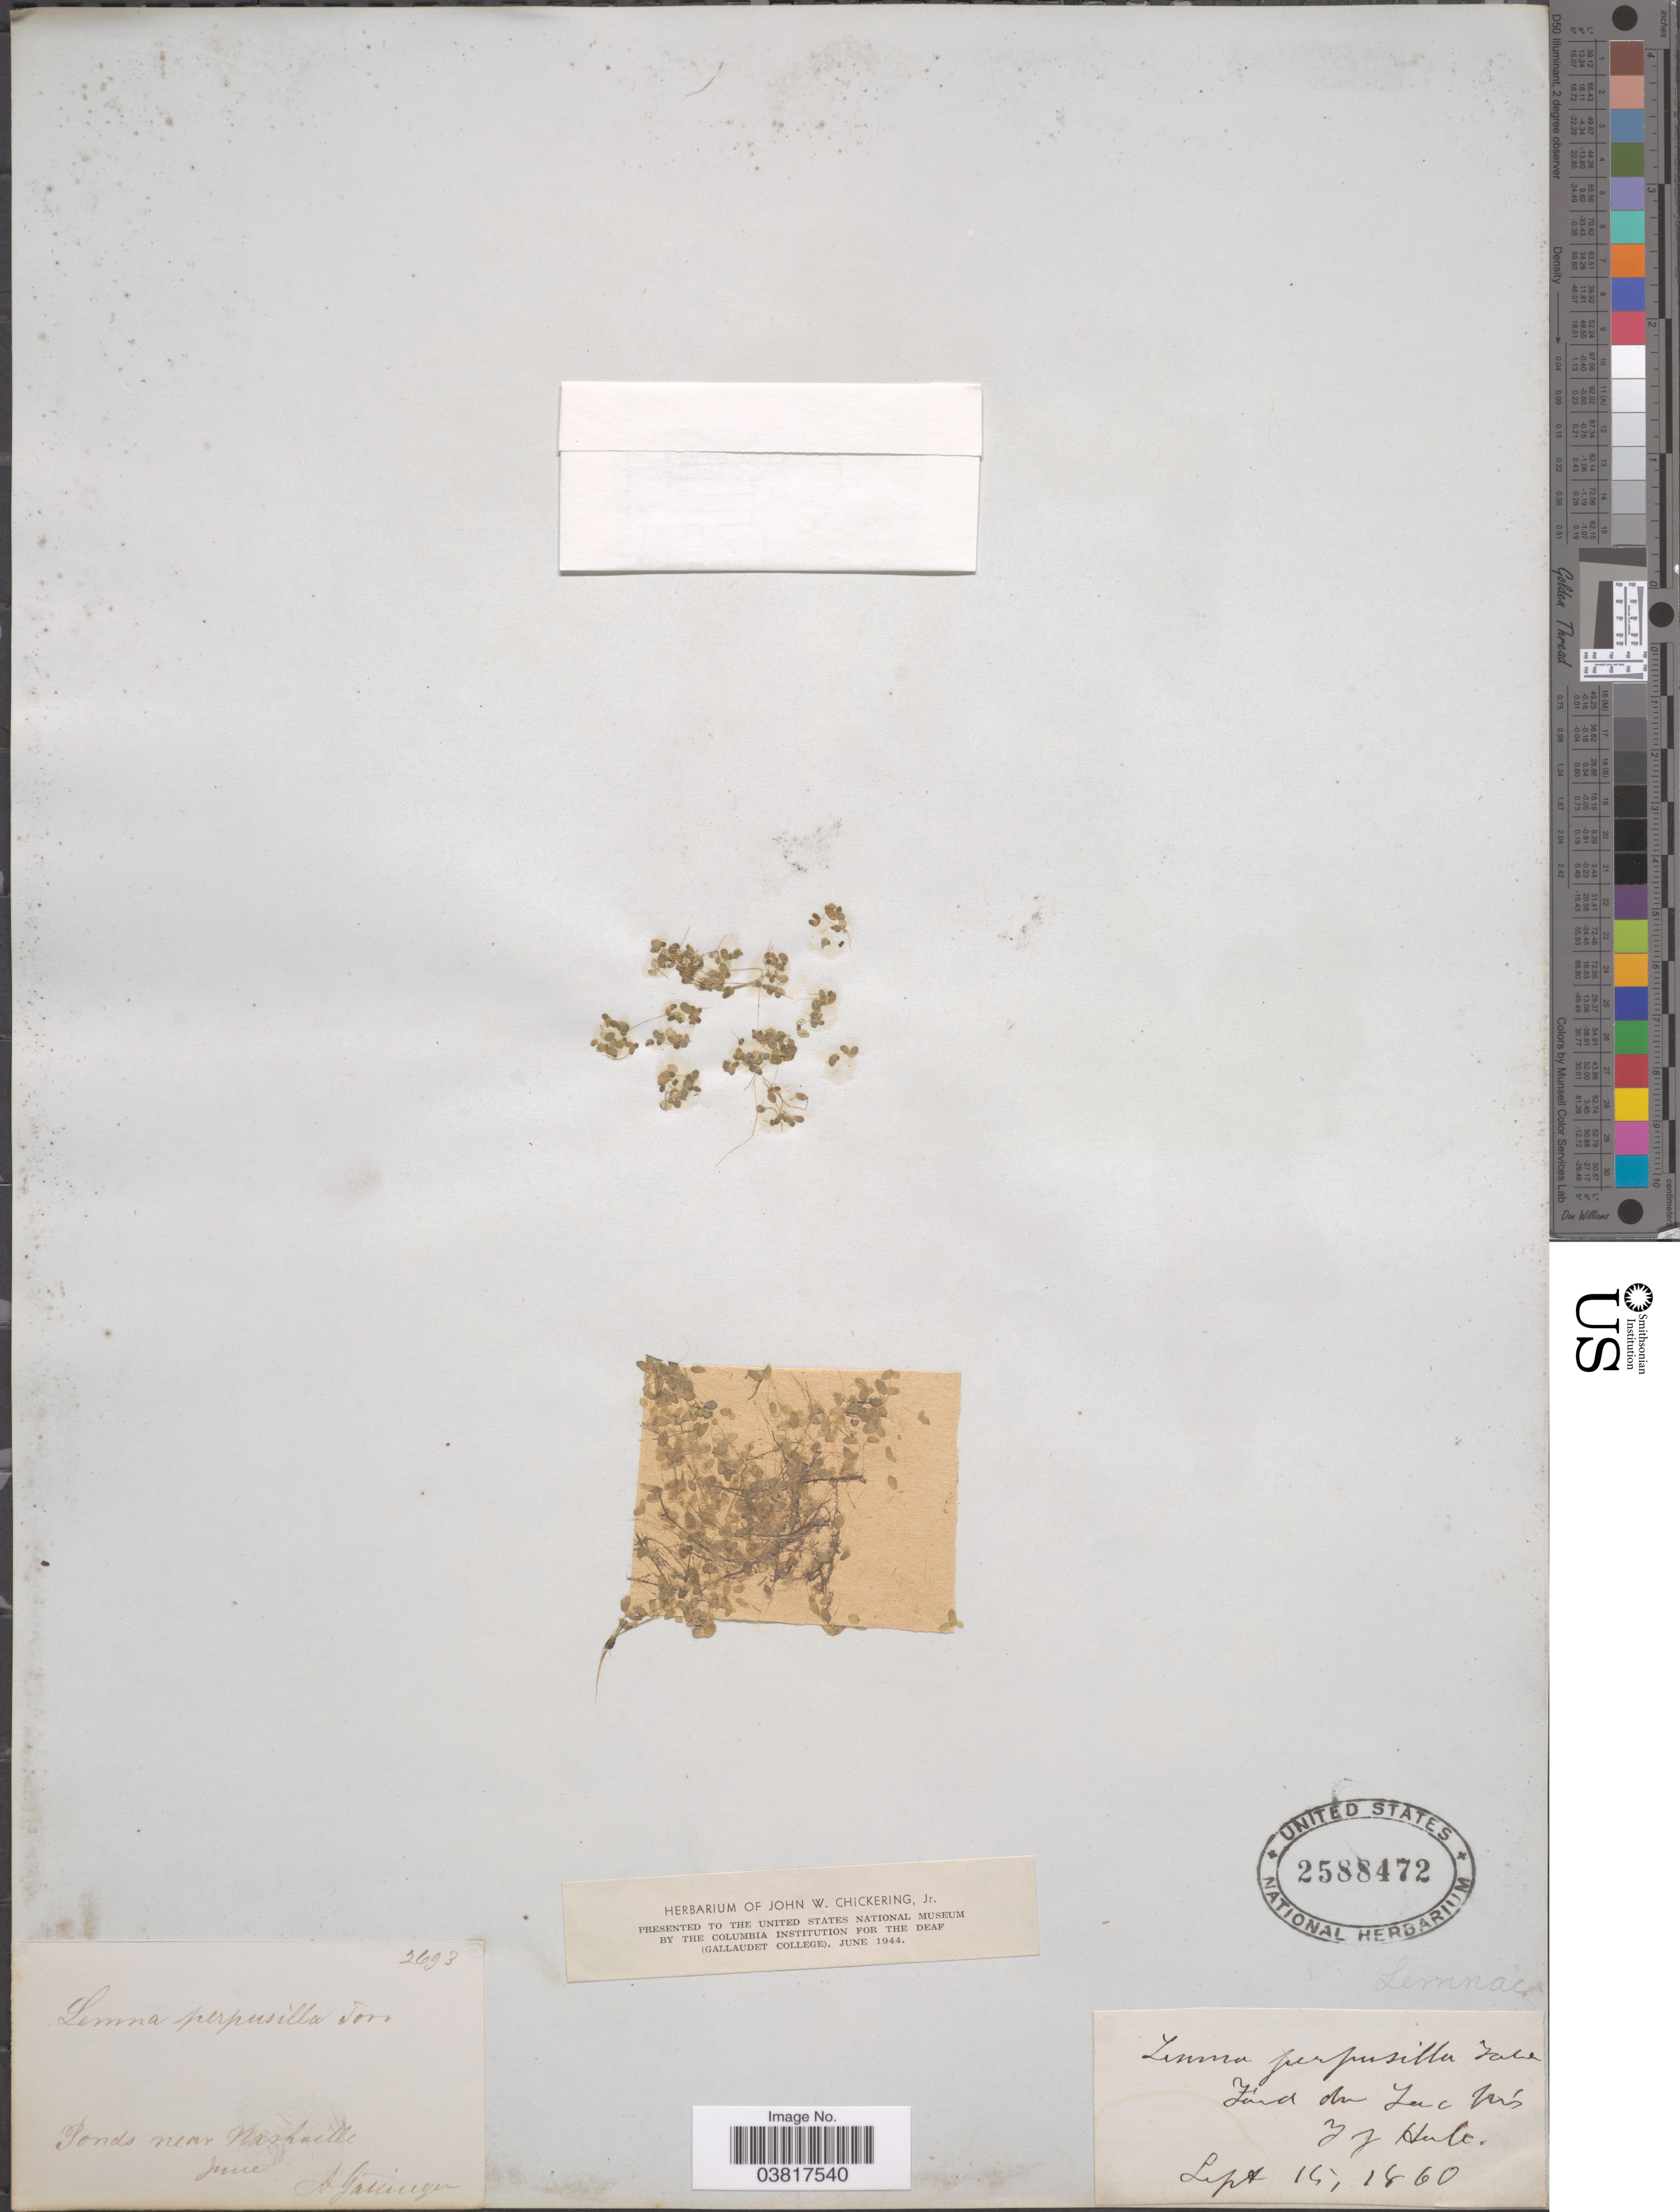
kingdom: Plantae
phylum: Tracheophyta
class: Liliopsida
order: Alismatales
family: Araceae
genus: Lemna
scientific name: Lemna perpusilla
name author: Torr.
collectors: A. Gattinger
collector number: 2693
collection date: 1860-09-15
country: United States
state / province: Wisconsin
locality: Ponds near Nashville. Fond du Lac.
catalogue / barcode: US 2588472